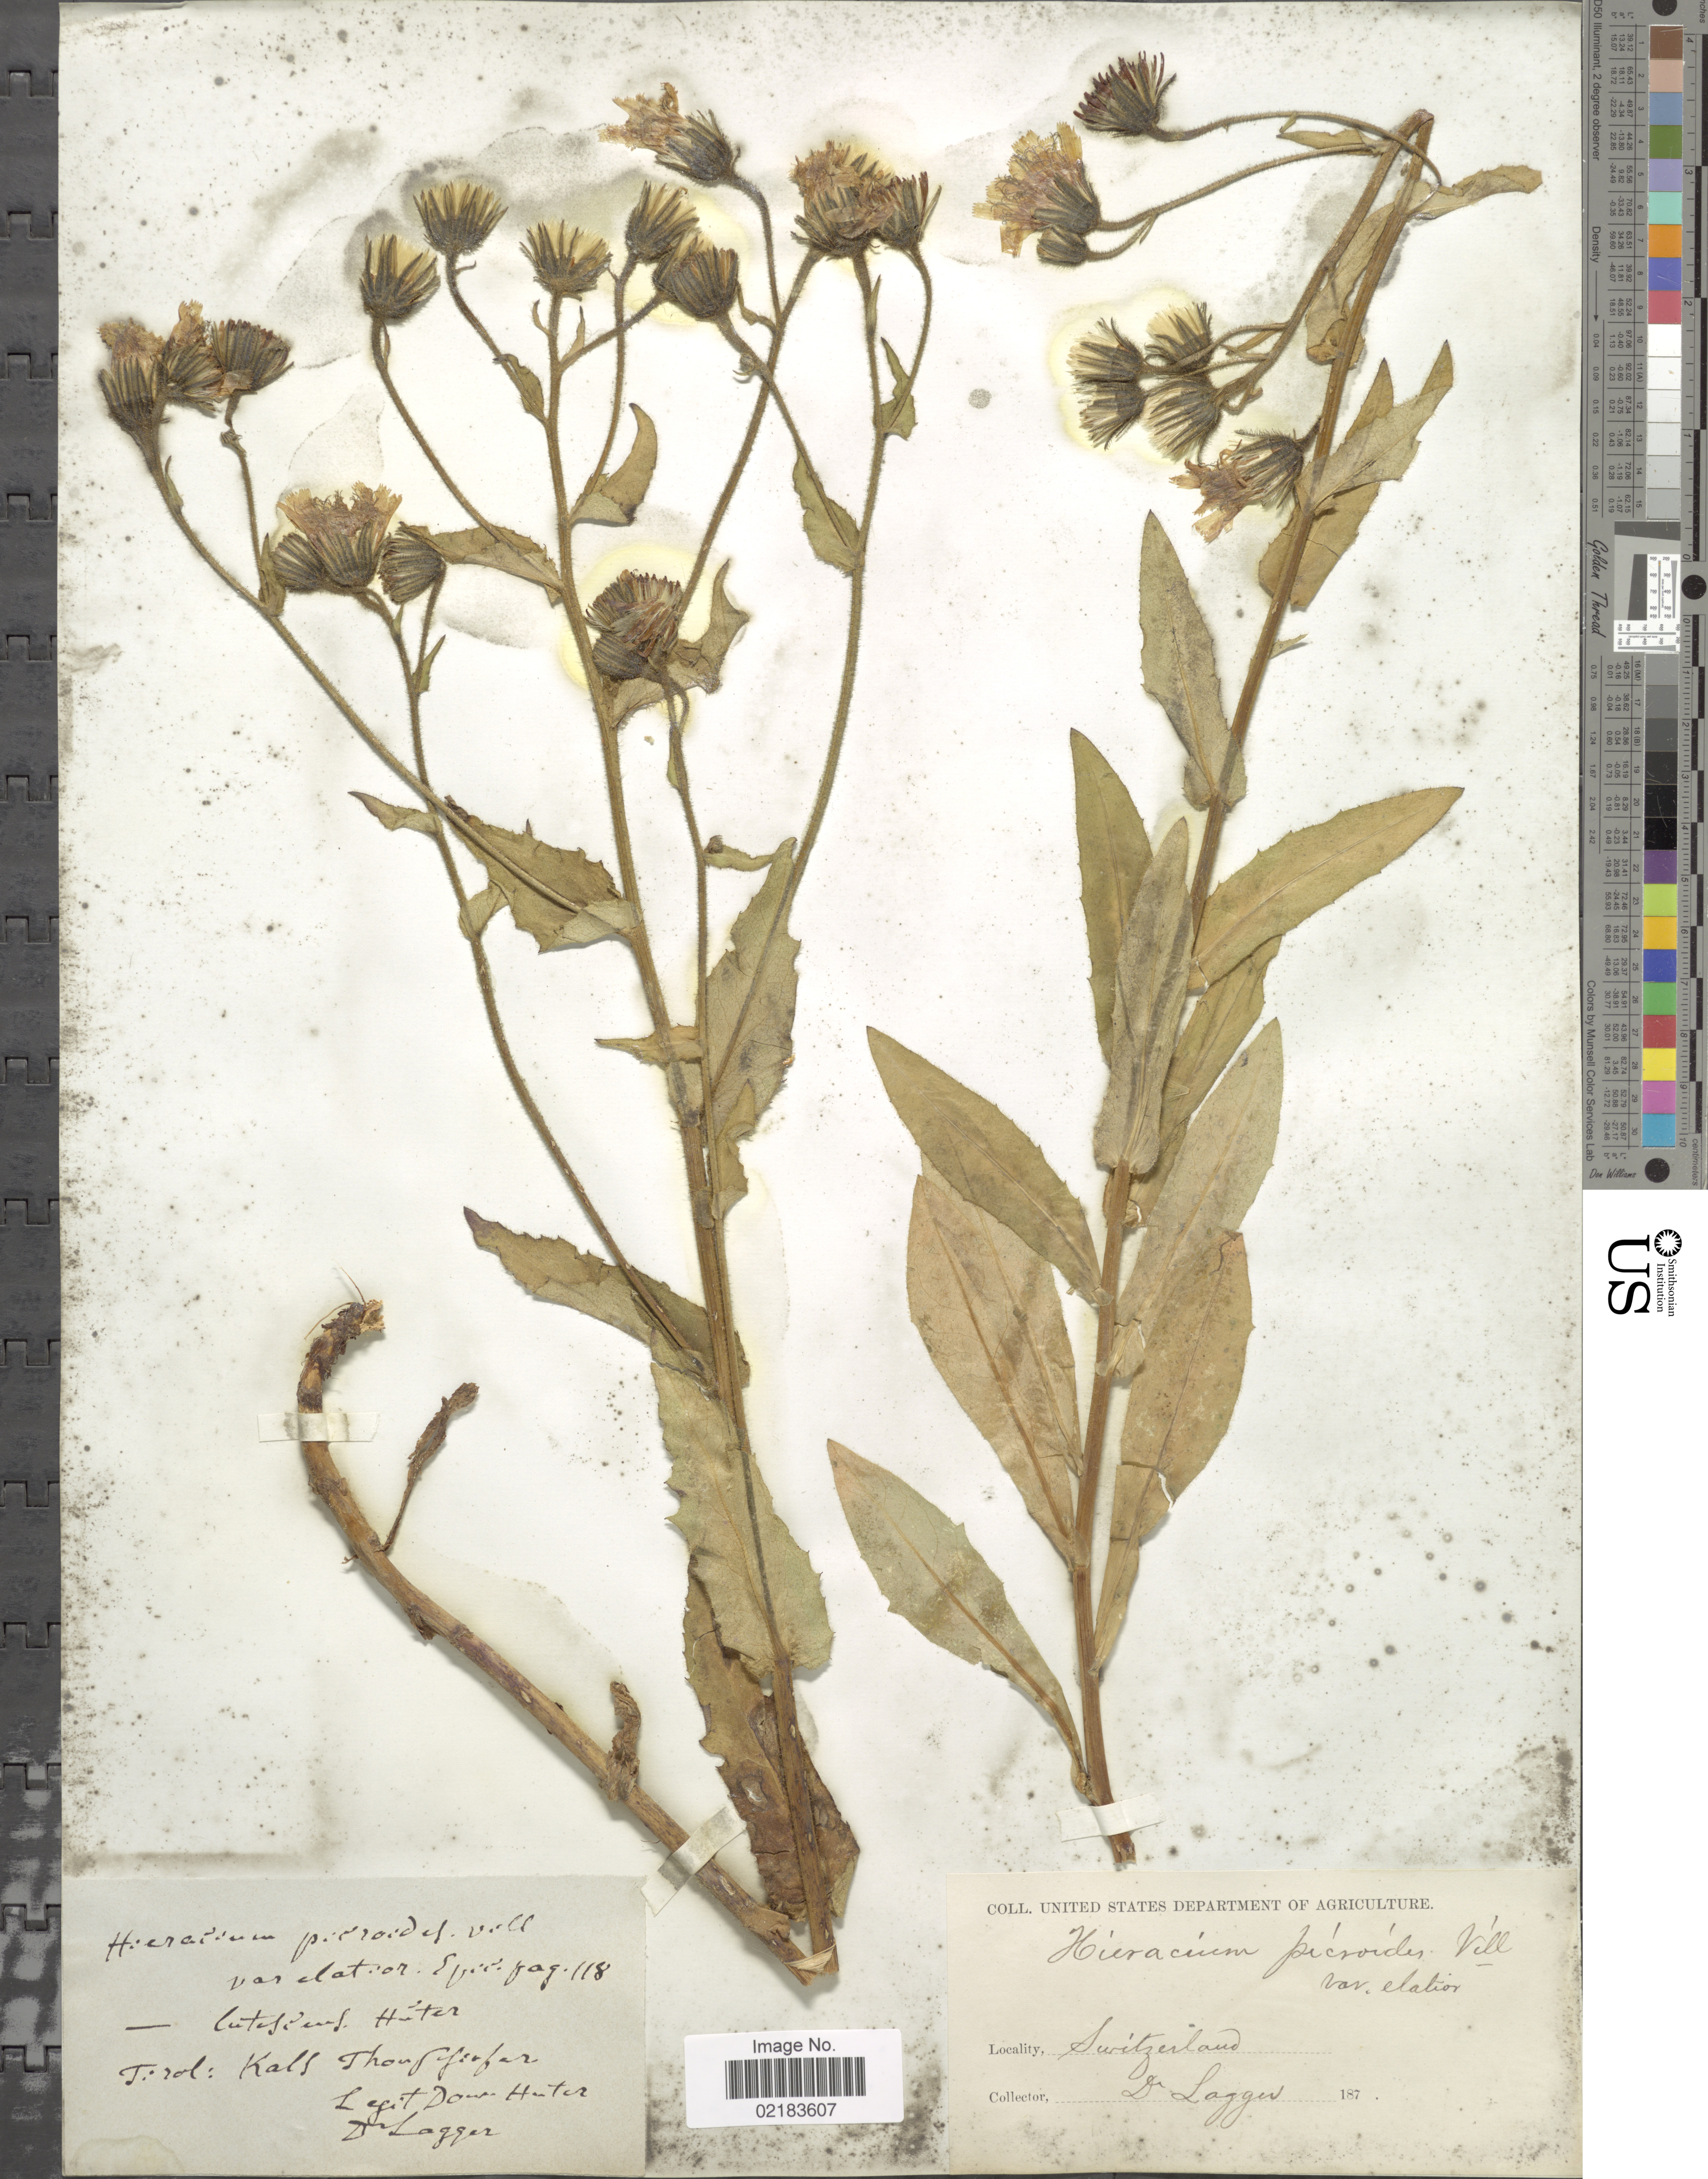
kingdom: Plantae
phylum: Tracheophyta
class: Magnoliopsida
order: Asterales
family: Asteraceae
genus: Hieracium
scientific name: Hieracium picroides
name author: Vill.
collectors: D. Huter & F. J. Lagger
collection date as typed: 187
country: Austria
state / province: Tirol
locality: Kalk Thornfyirfar [interpreted]